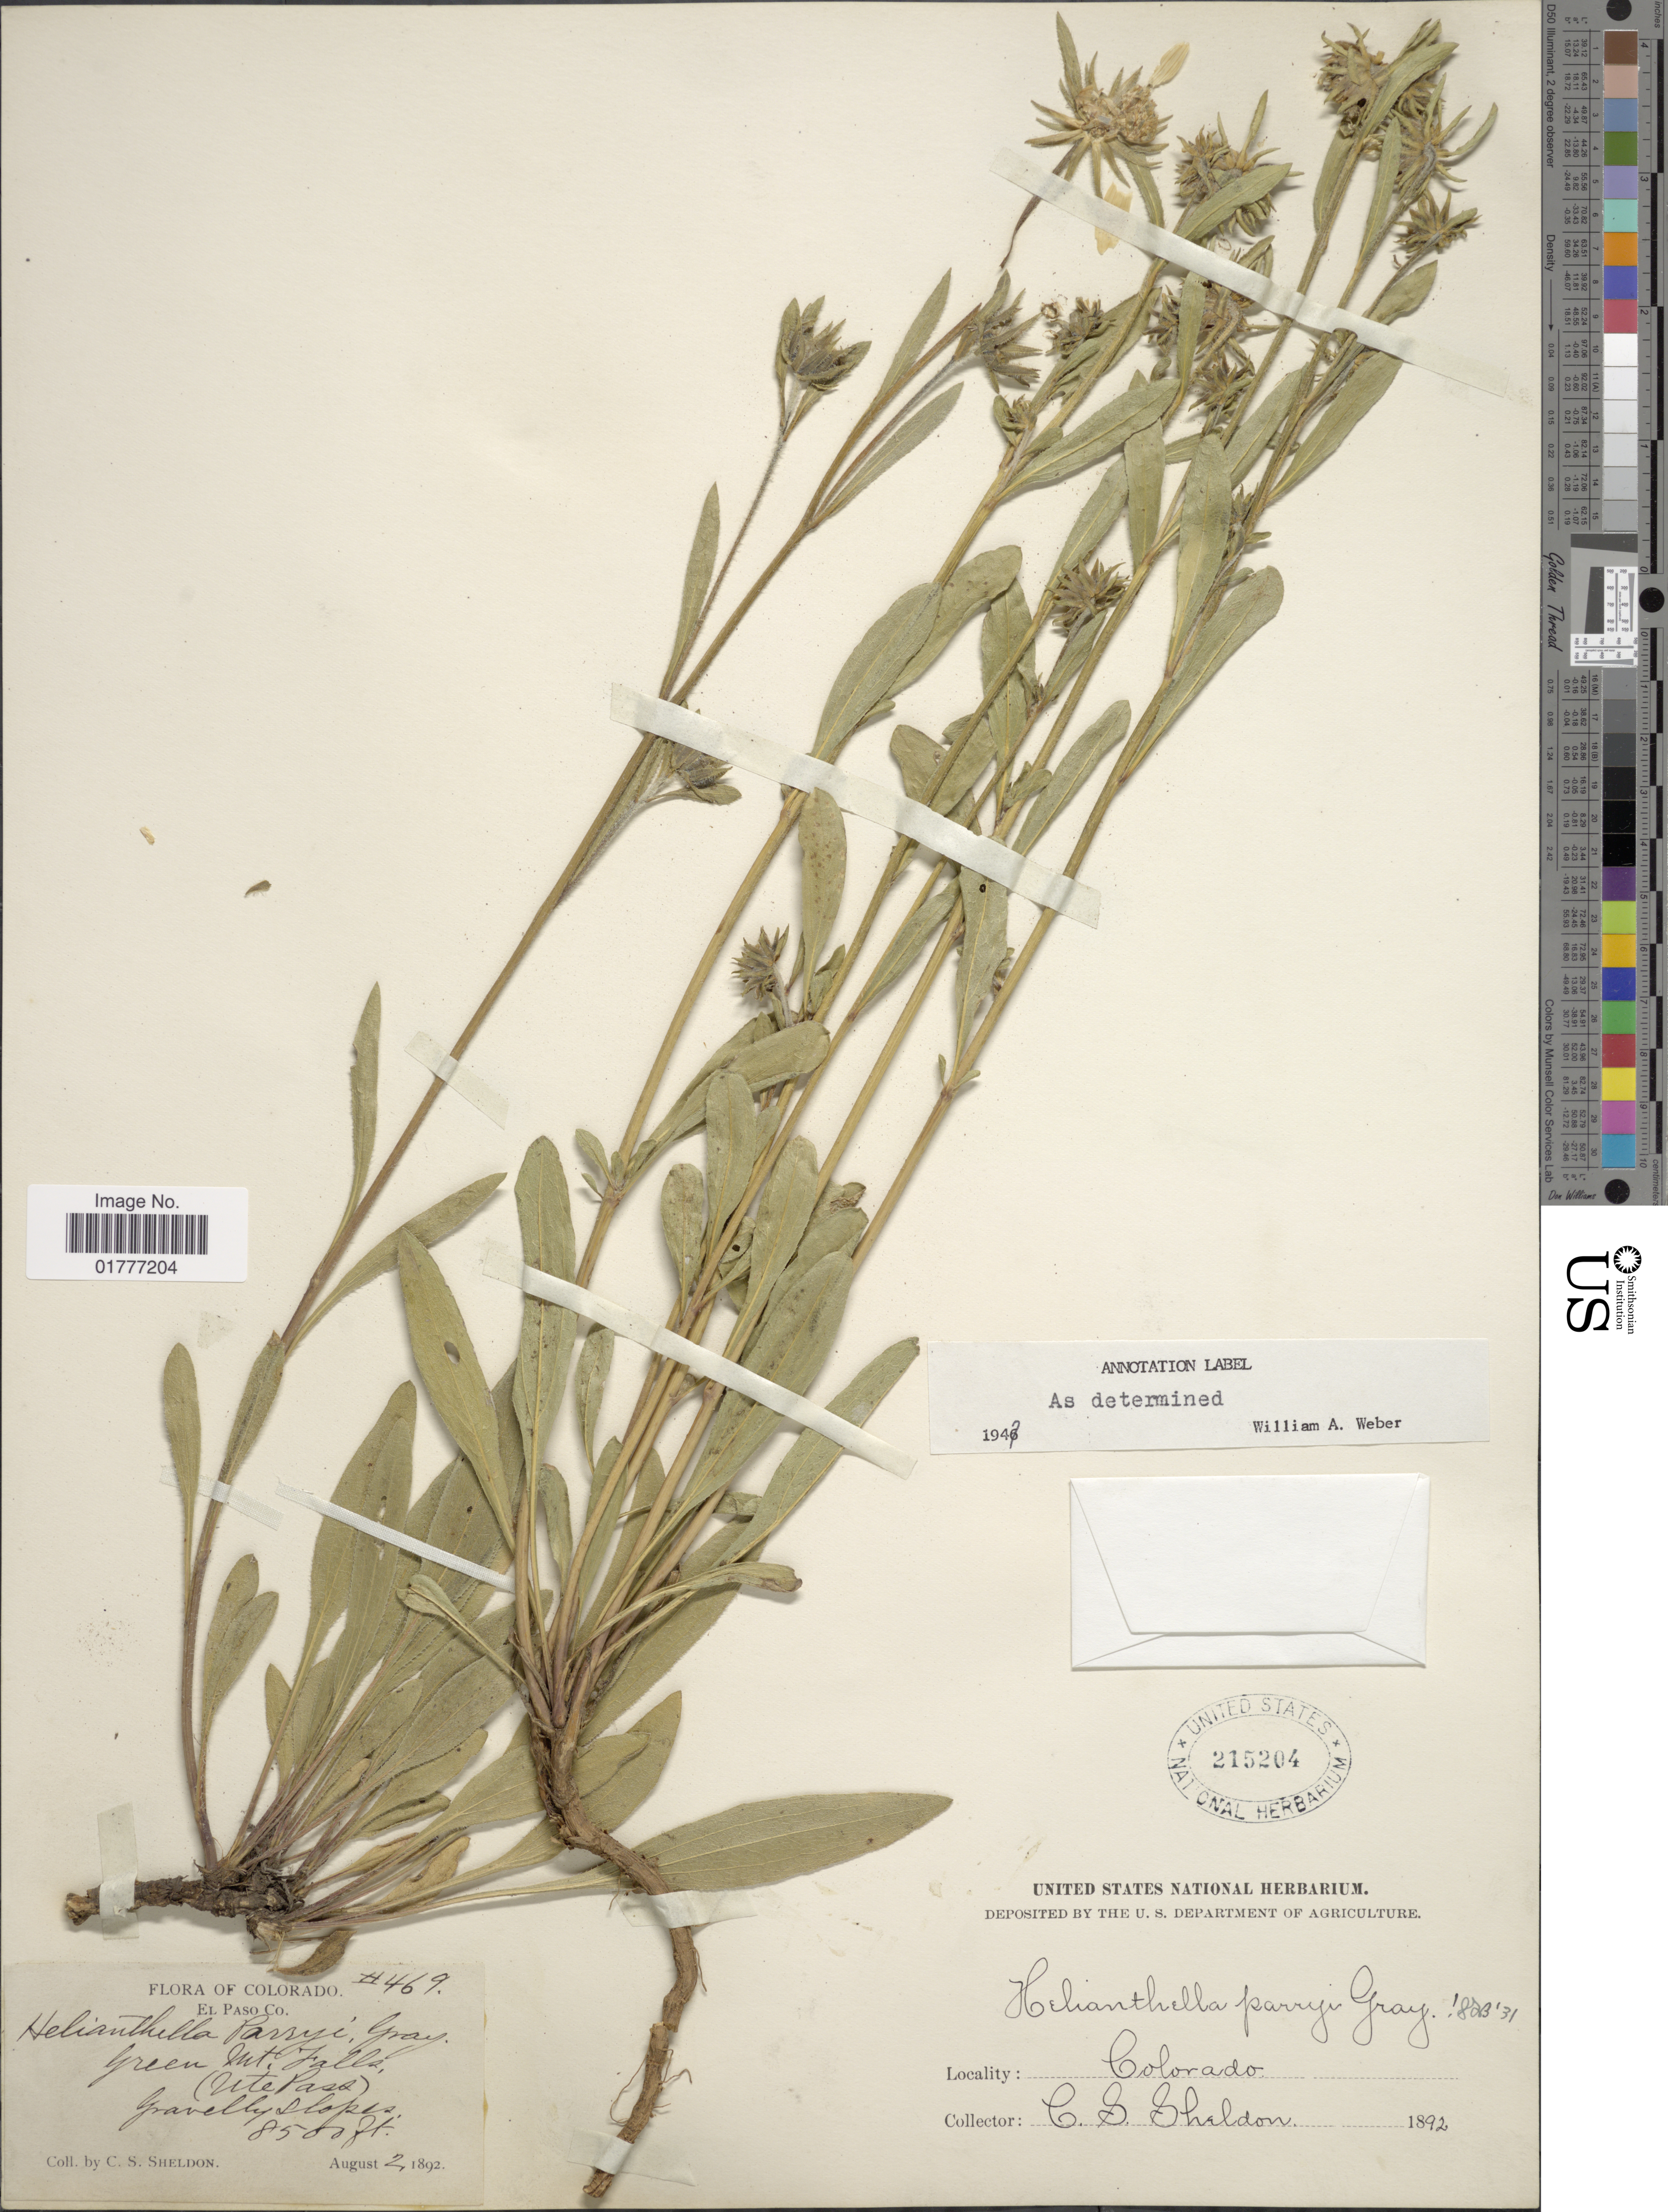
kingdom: Plantae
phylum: Tracheophyta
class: Magnoliopsida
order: Asterales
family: Asteraceae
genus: Helianthella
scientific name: Helianthella parryi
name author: A. Gray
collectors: C. S. Sheldon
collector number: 469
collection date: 1892-08-02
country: United States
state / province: Colorado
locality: El Paso Co. Green Mt. Falls, (Mte Pass)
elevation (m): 2591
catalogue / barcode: US 215204